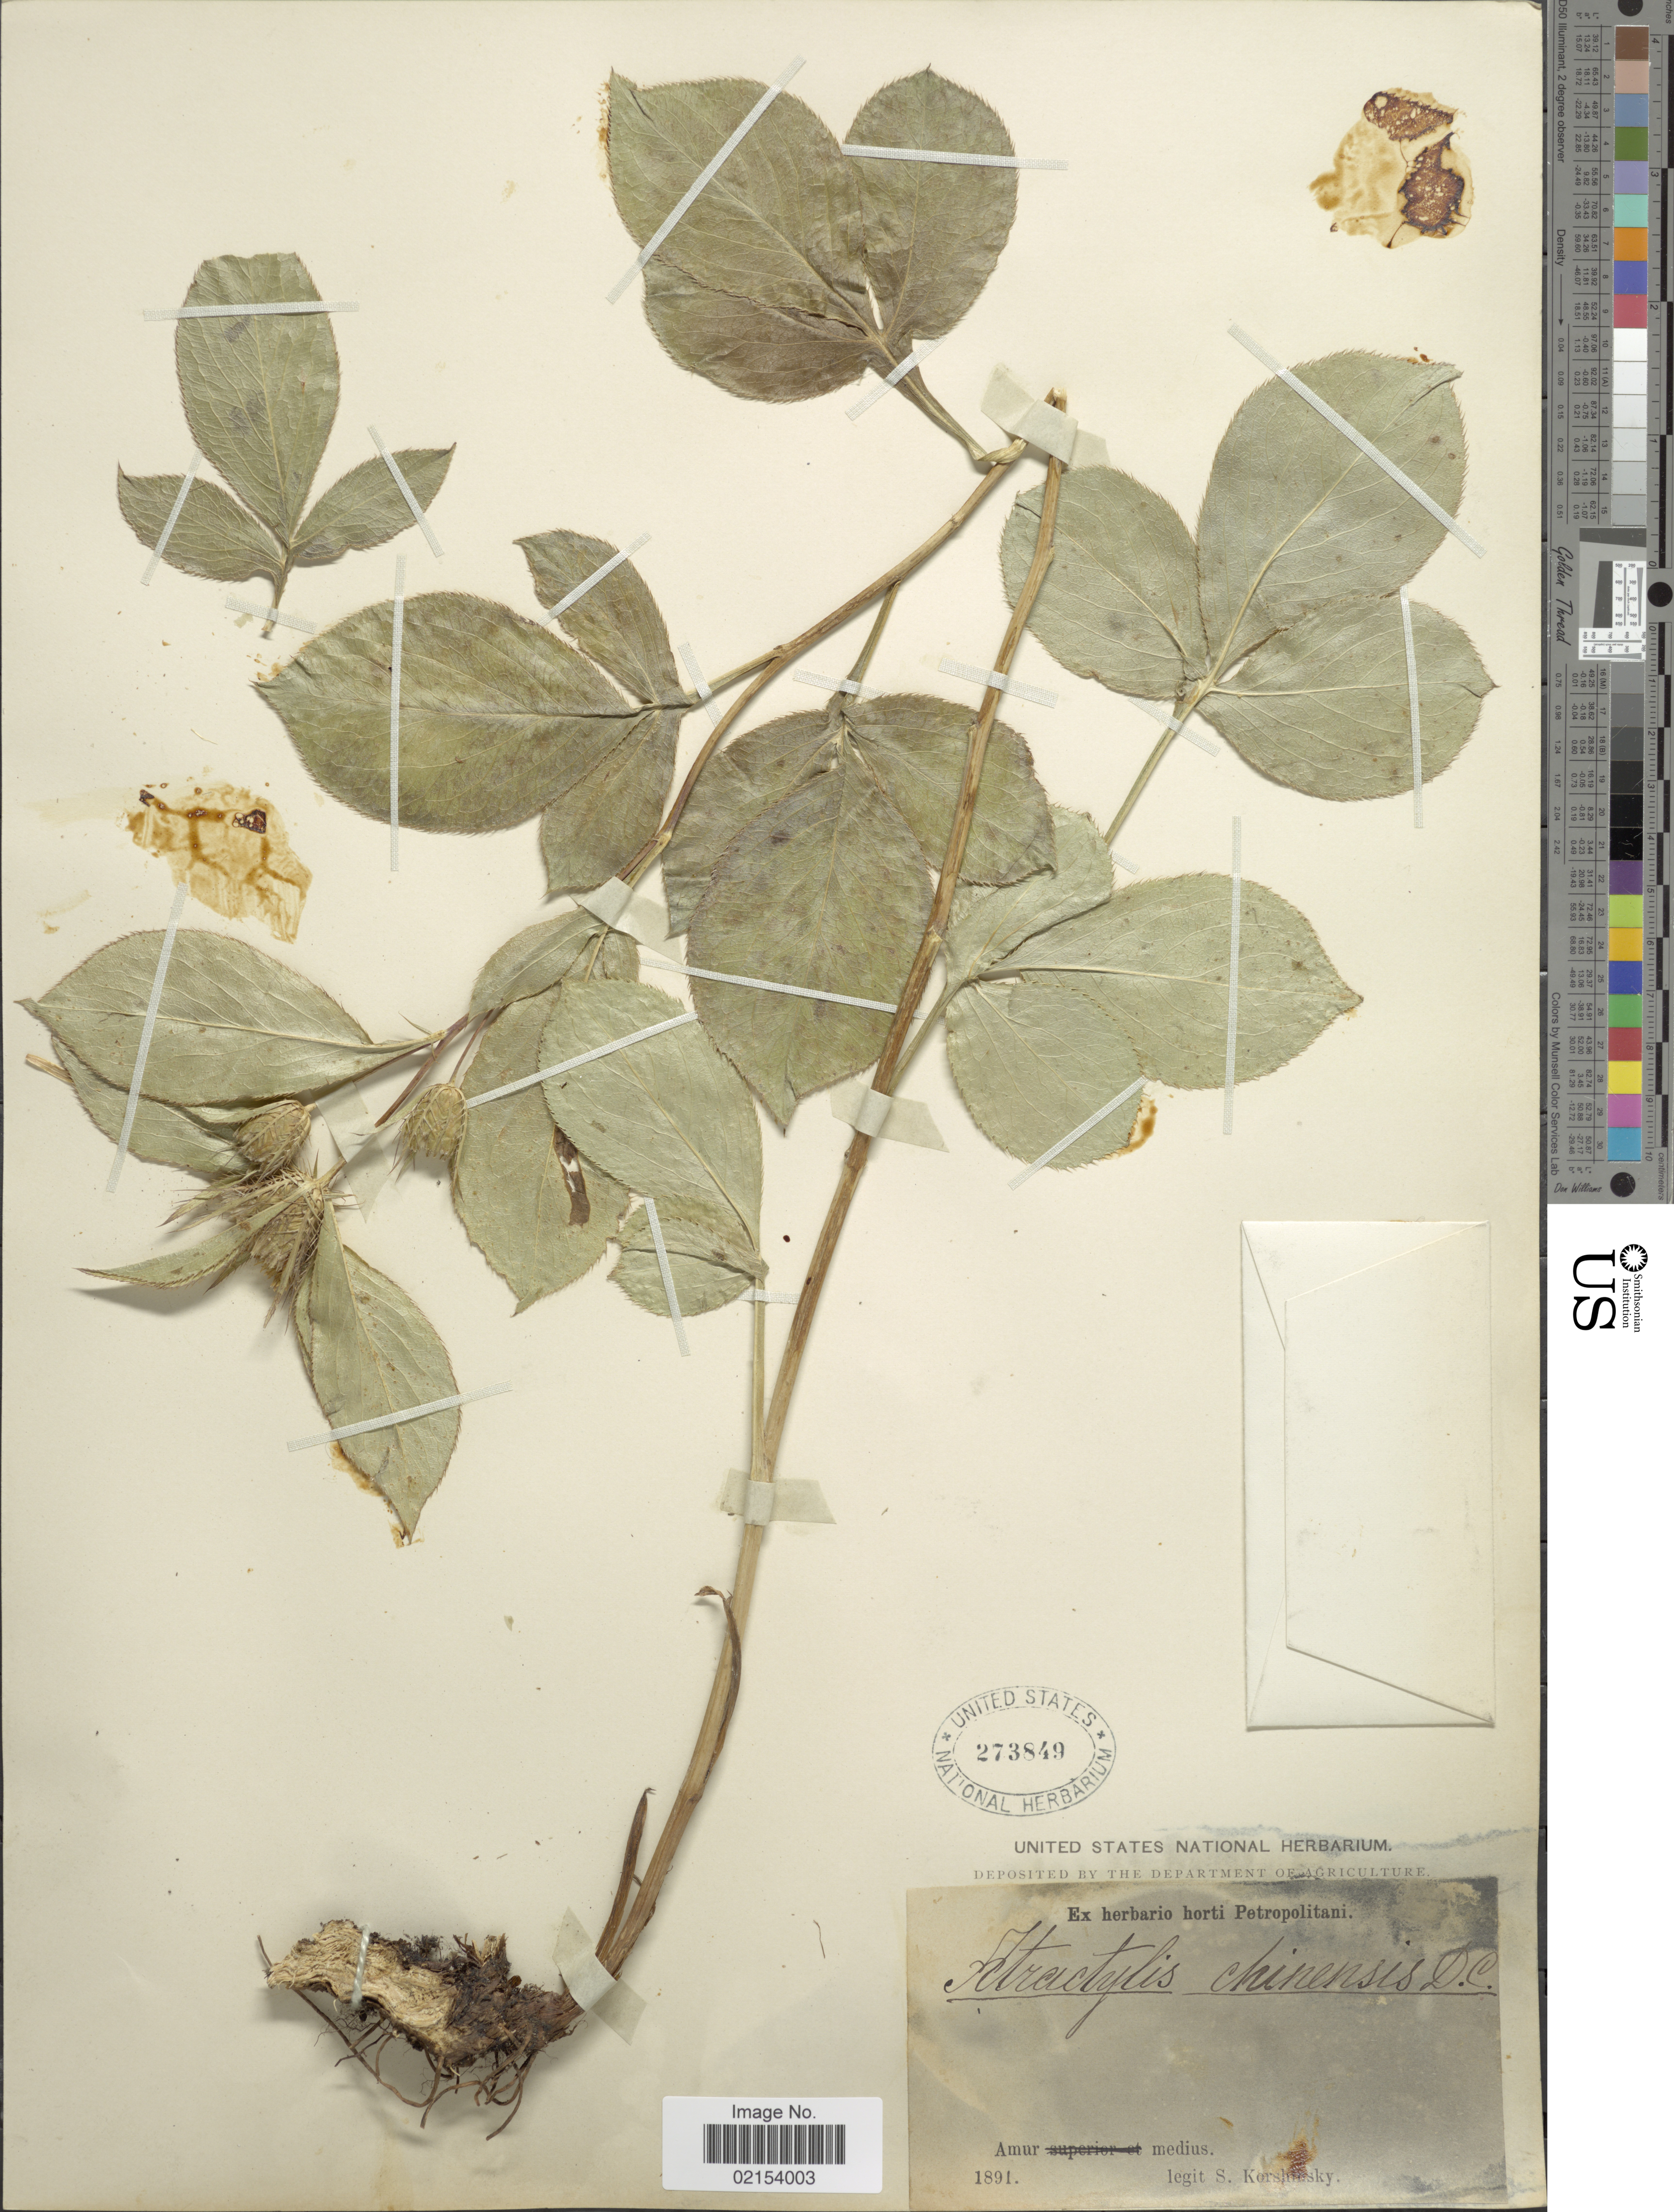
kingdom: Plantae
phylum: Tracheophyta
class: Magnoliopsida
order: Asterales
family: Asteraceae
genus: Atractylodes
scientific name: Atractylodes lancea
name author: (Thunb.) DC.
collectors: S. I. Korshinsky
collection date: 1891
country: Russian Federation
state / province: Amur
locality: Amur medius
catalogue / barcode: US 273849